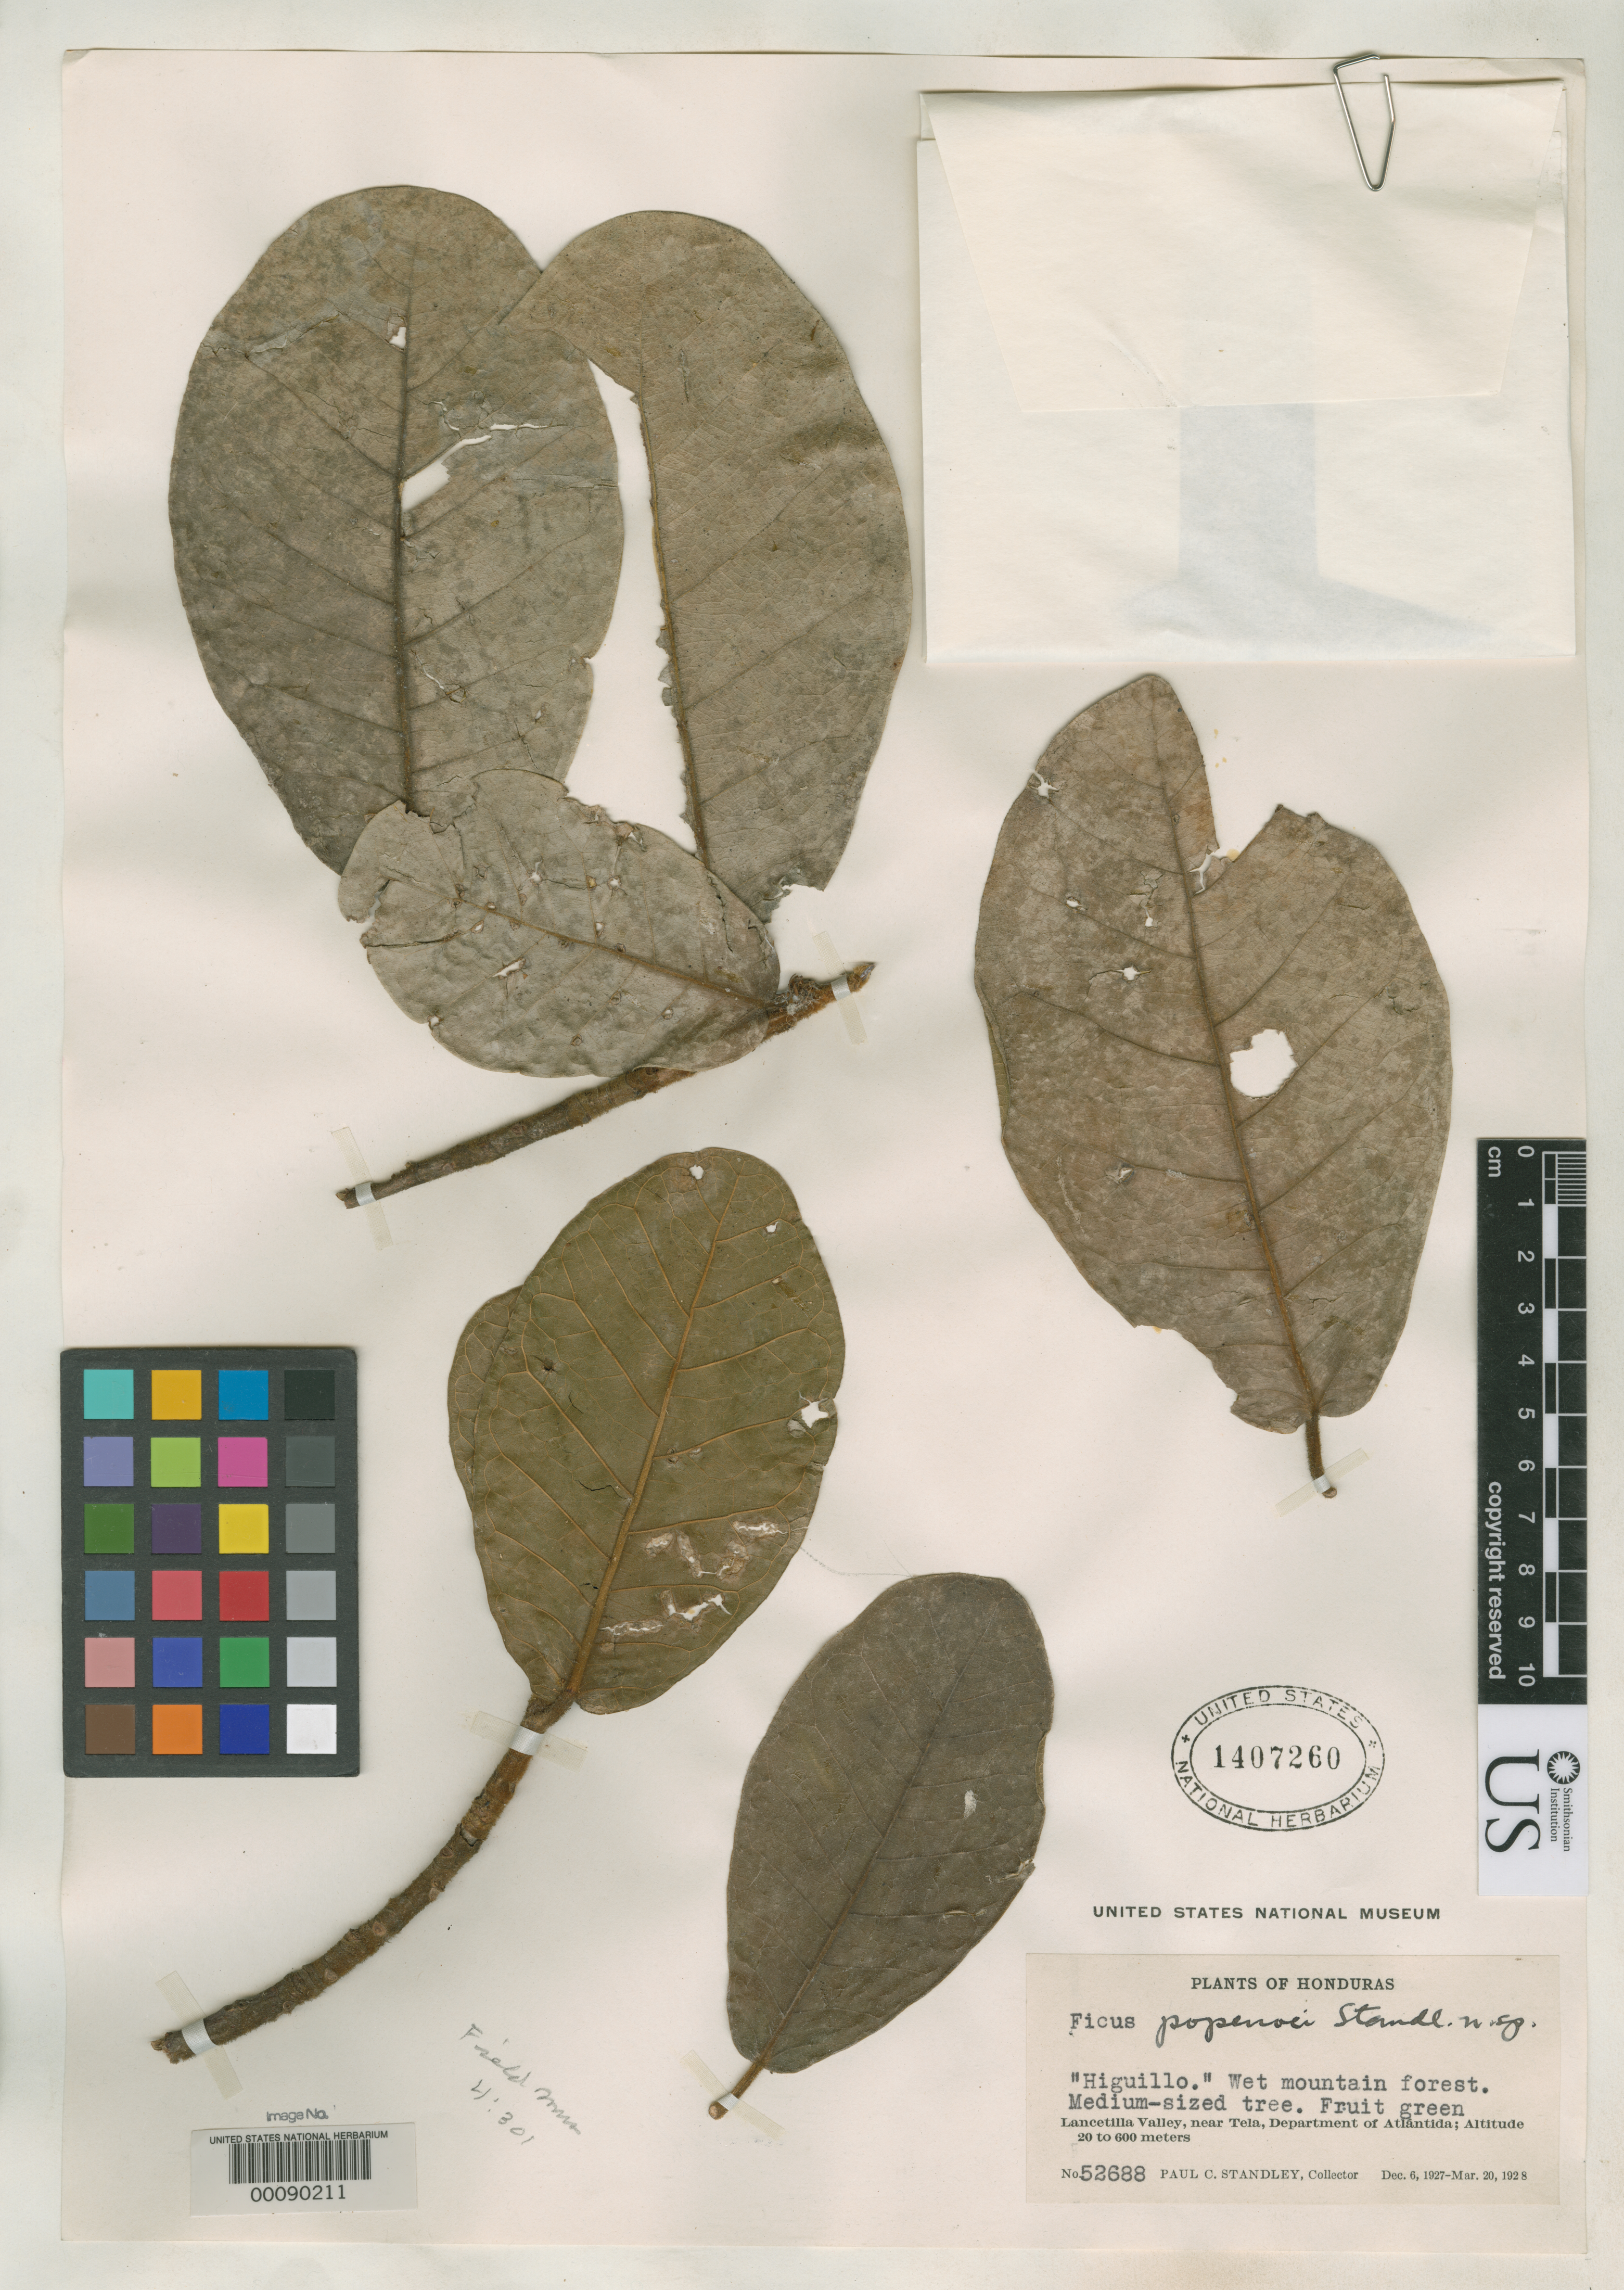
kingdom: Plantae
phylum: Tracheophyta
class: Magnoliopsida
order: Rosales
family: Moraceae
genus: Ficus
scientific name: Ficus popenoei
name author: Standl.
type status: Isotype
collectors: P. C. Standley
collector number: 52688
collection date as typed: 08 Dec 1927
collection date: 1927-12-08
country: Honduras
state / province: Atlántida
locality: Near Tela, Lancetilla Valley.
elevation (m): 200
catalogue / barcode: US 1407260